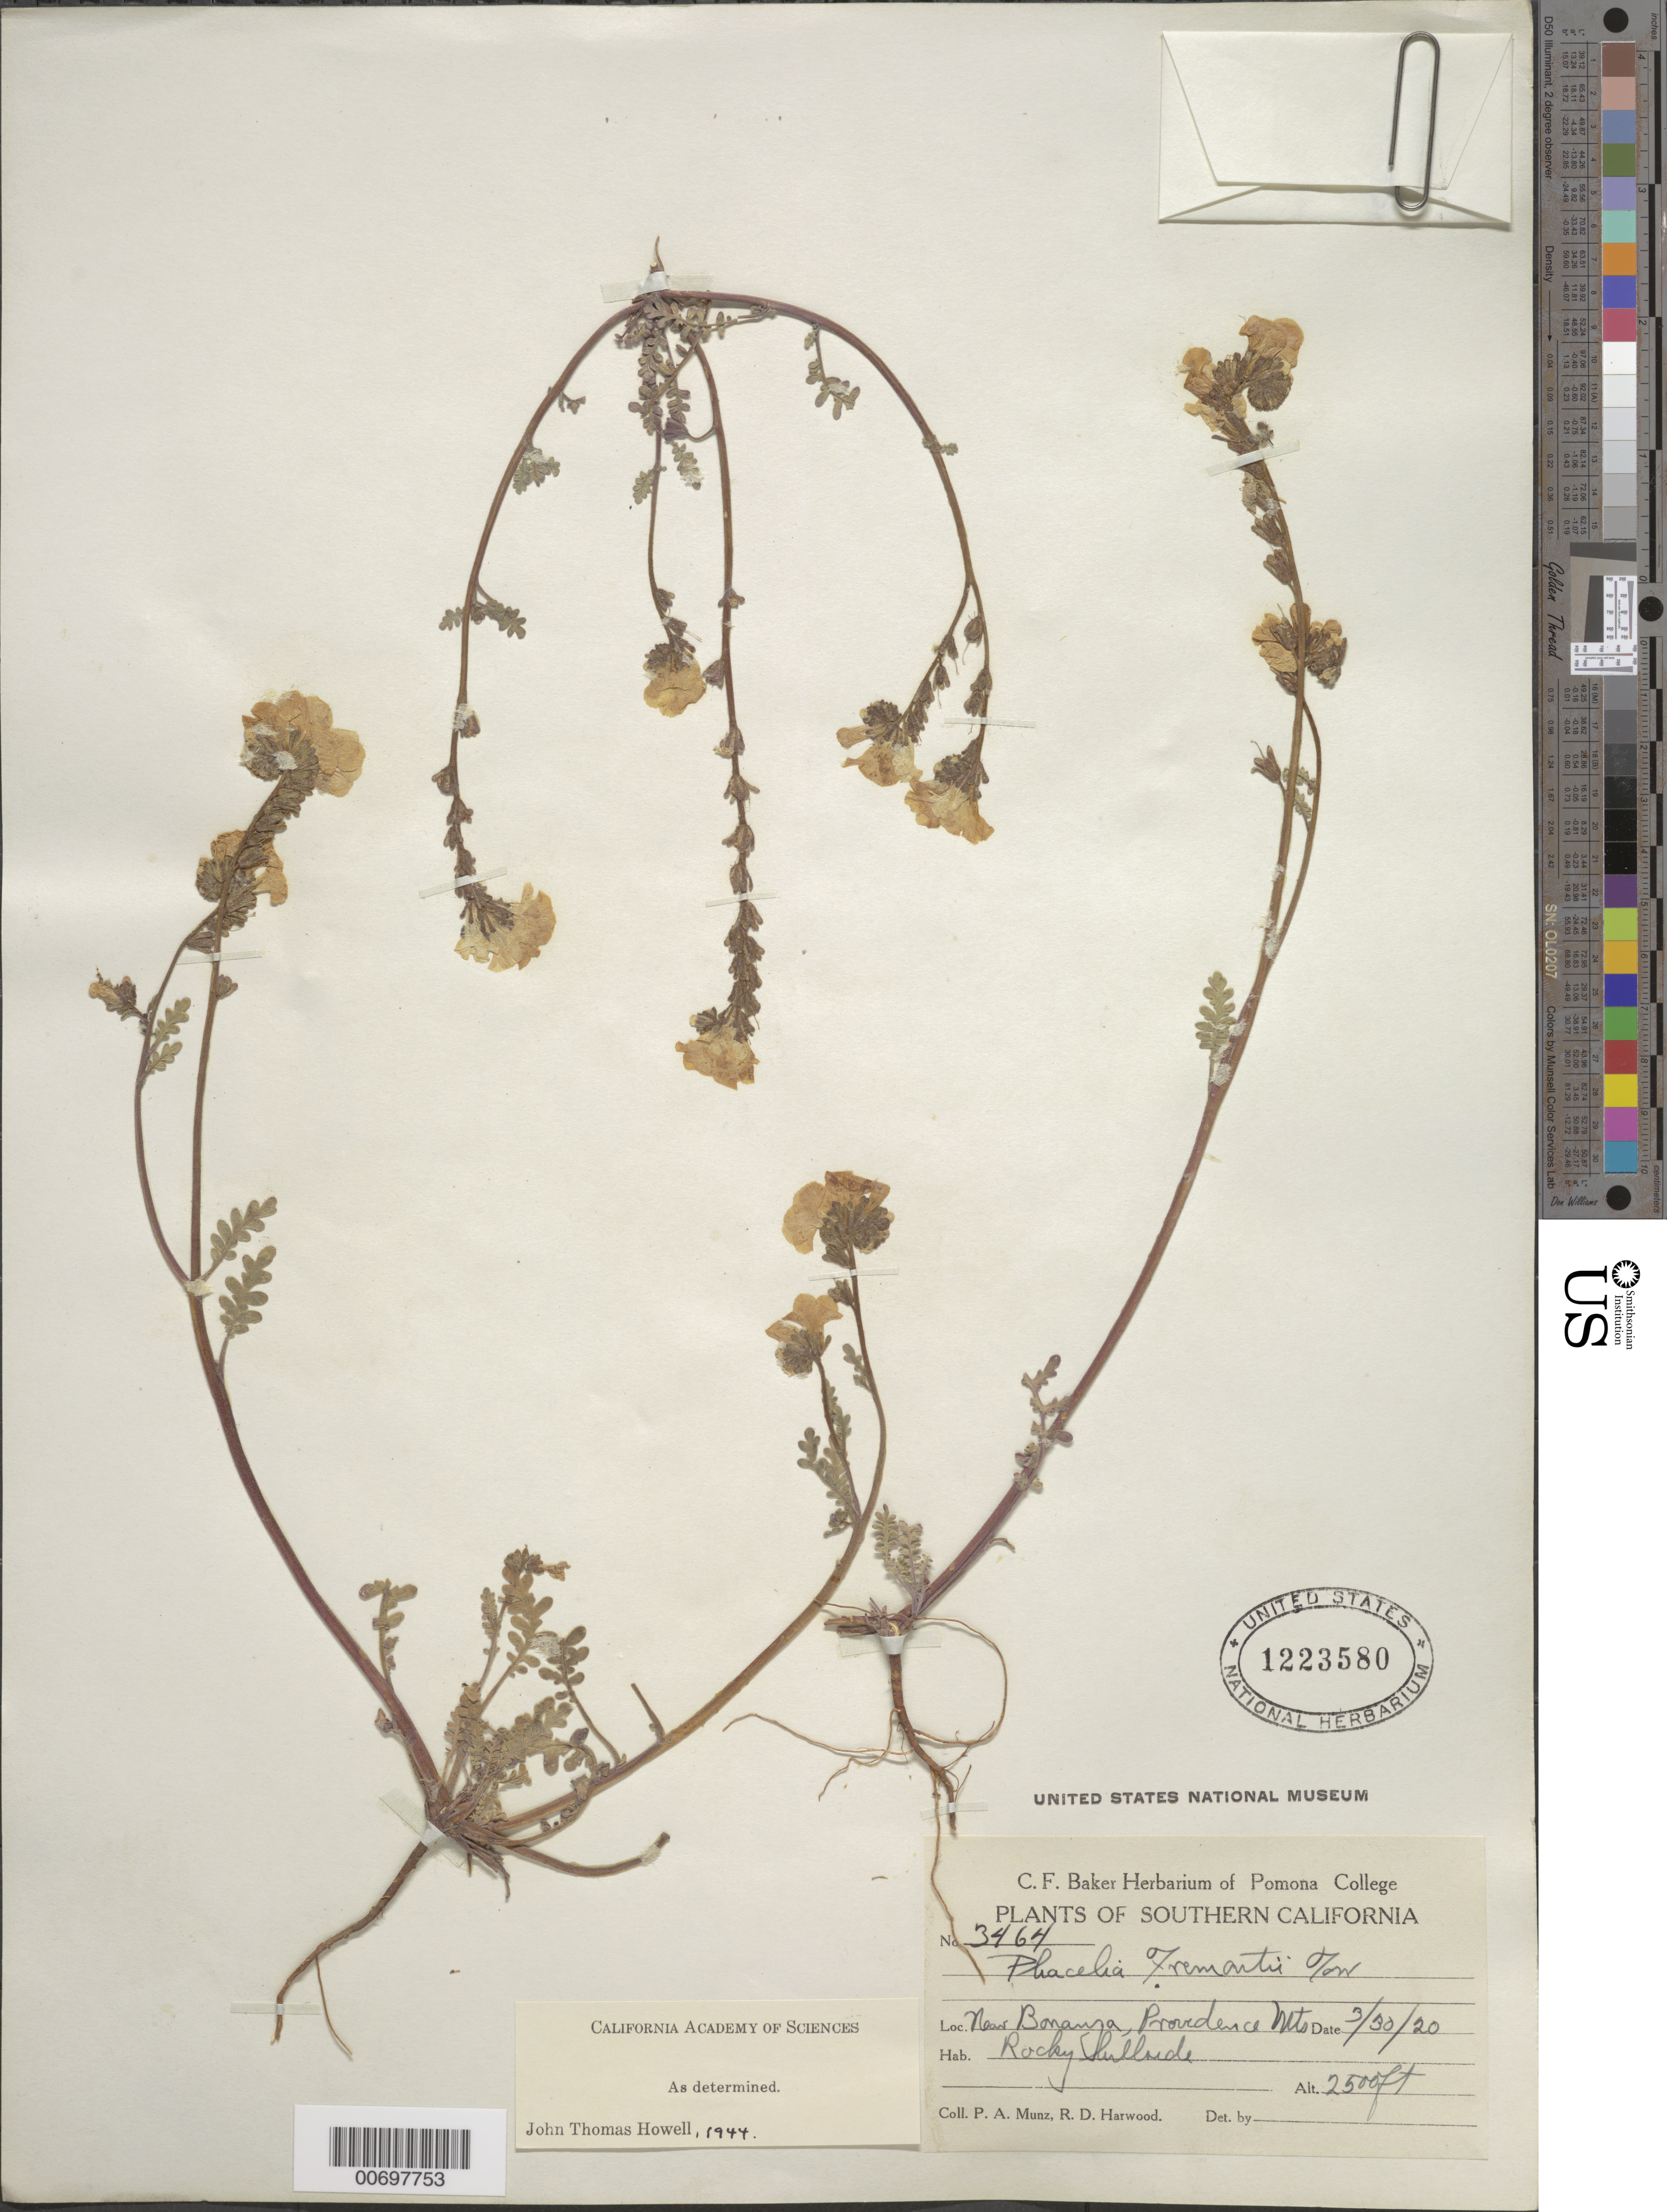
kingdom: Plantae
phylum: Tracheophyta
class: Magnoliopsida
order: Boraginales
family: Hydrophyllaceae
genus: Phacelia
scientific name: Phacelia fremontii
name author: Torr. in Ives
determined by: Howell, J. T., (CAS), California Academy of Sciences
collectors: P. A. Munz & R. Harwood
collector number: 3464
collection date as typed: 30 Mar 1920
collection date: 1920-03-30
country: United States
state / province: California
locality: Near Bonanza, Providence Mts.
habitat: Rocky hillside.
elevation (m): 762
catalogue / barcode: US 1223580